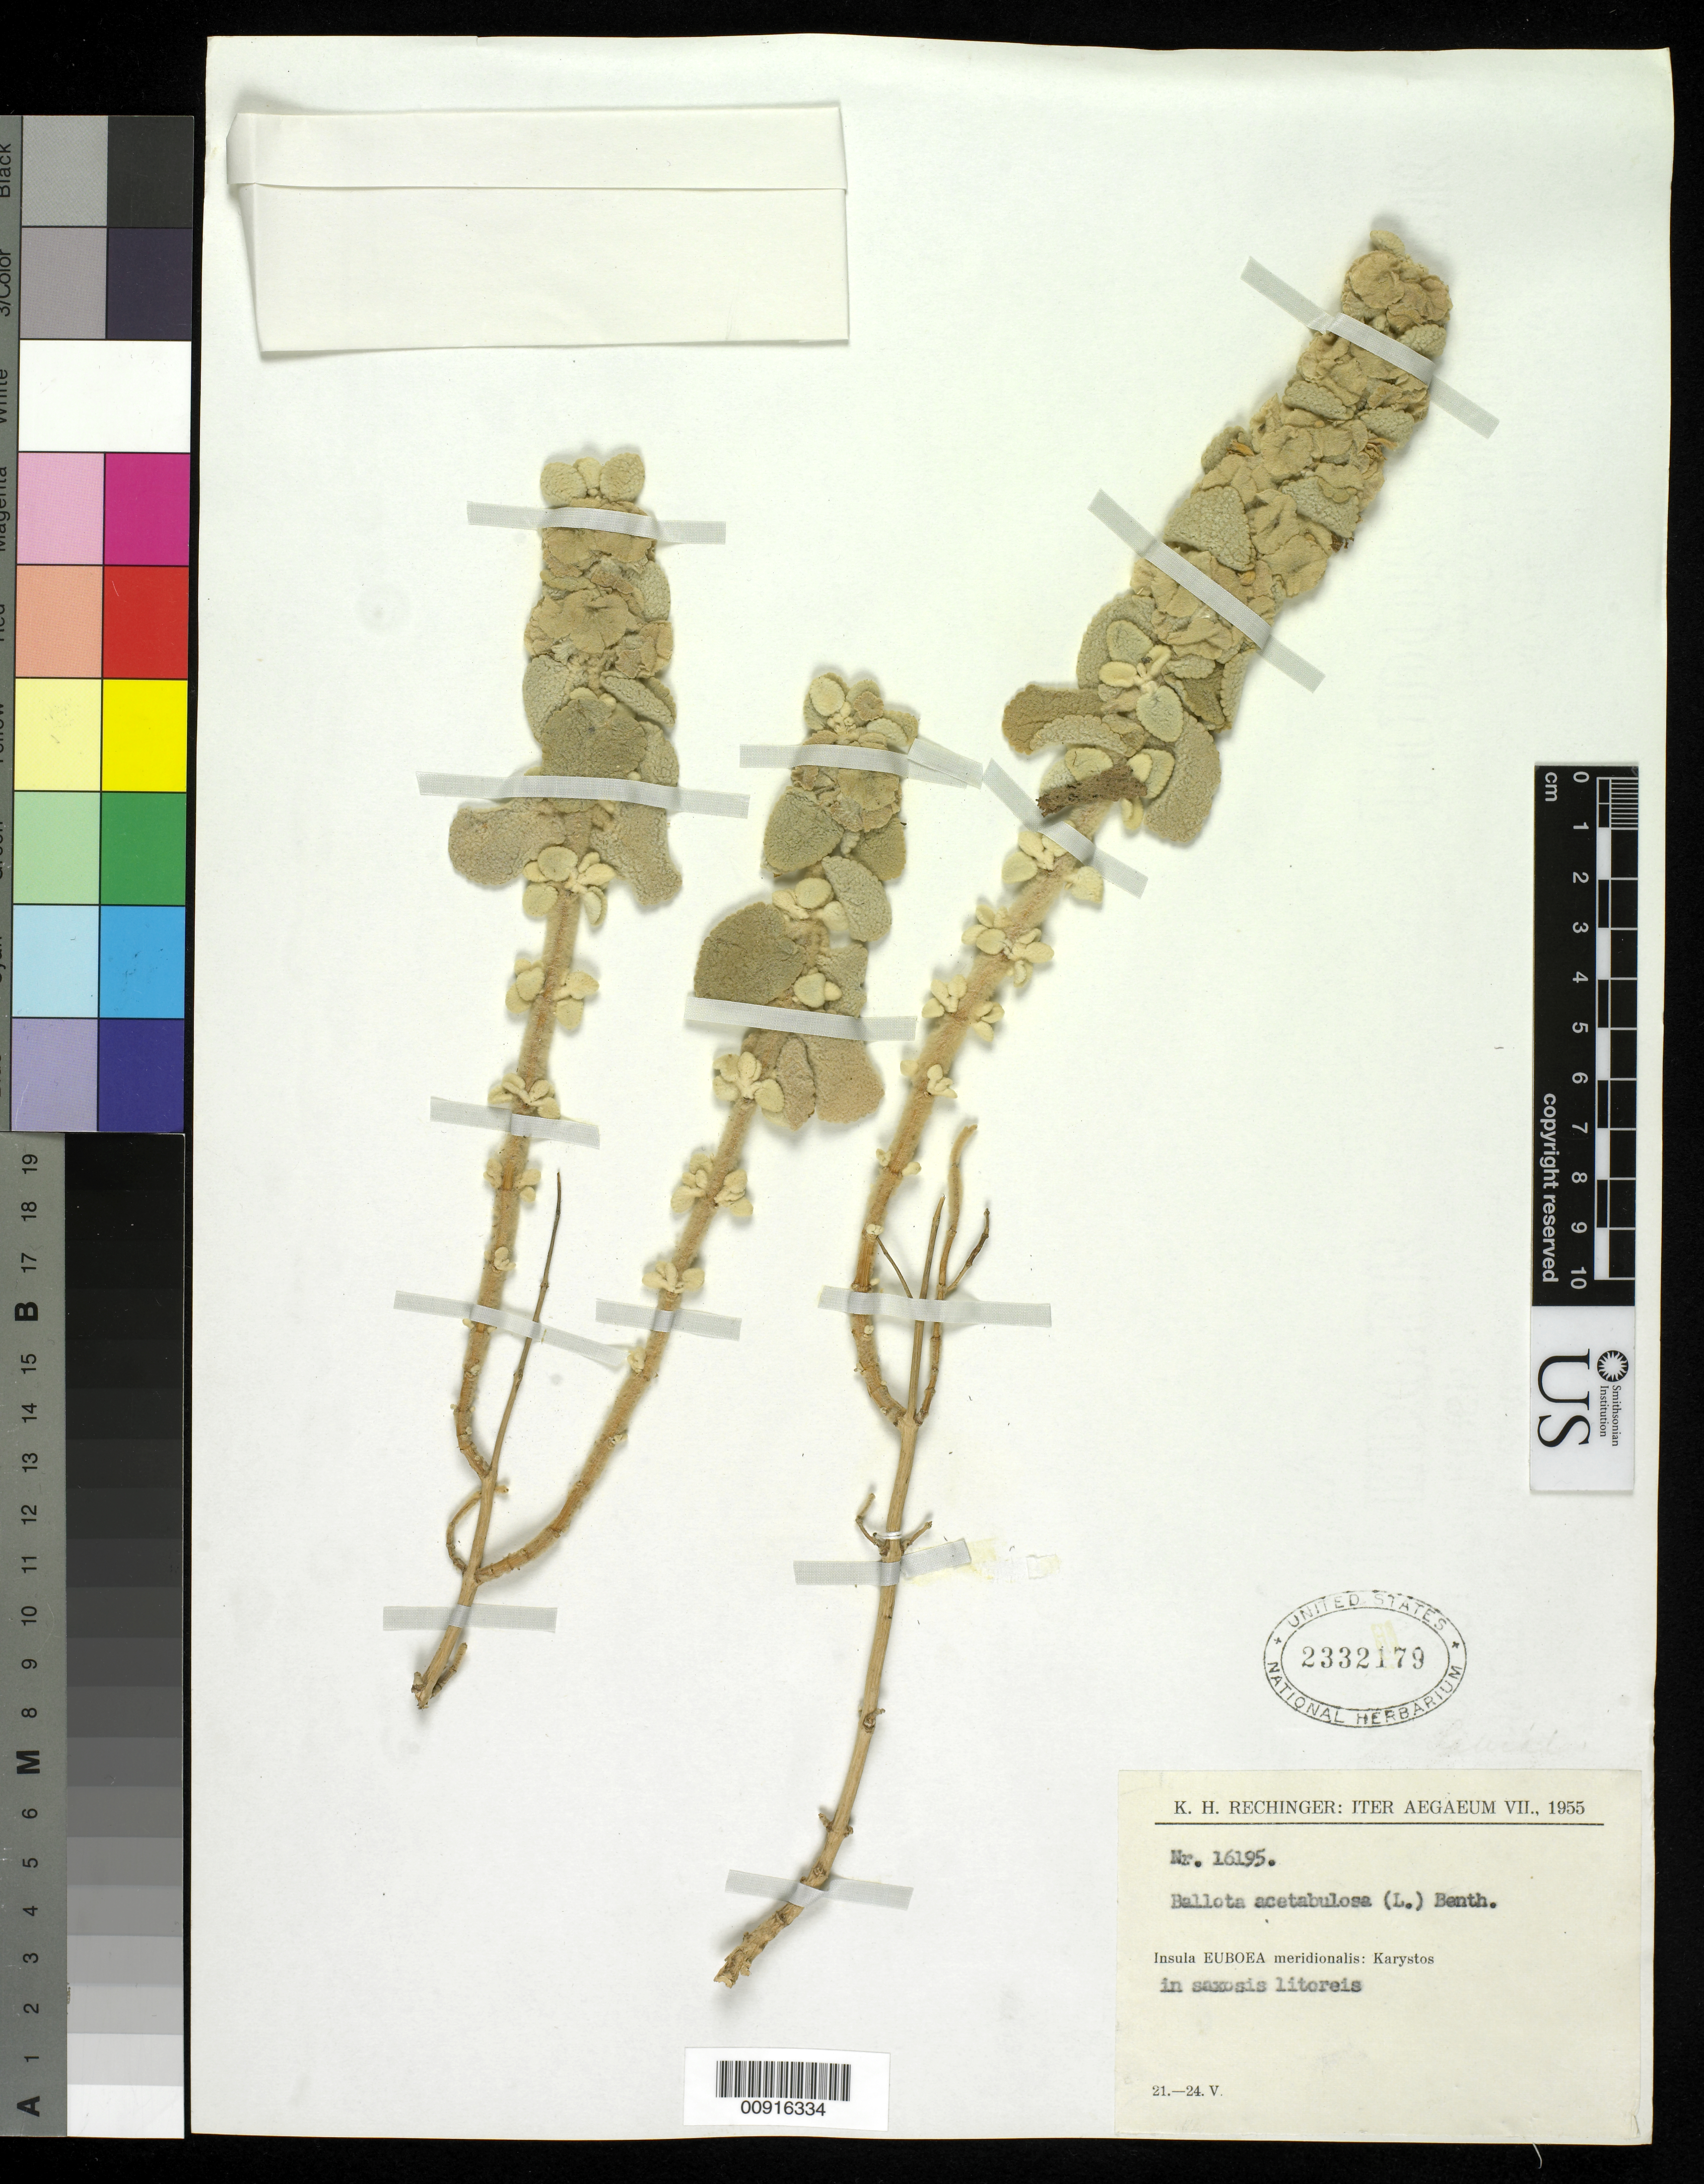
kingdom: Plantae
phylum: Tracheophyta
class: Magnoliopsida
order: Lamiales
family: Lamiaceae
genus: Ballota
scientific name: Ballota acetabulosa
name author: (L.) Benth.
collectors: K. H. Rechinger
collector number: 16195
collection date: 1955-05-21/1955-05-24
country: Greece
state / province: Central Greece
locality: Karystos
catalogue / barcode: US 2332179